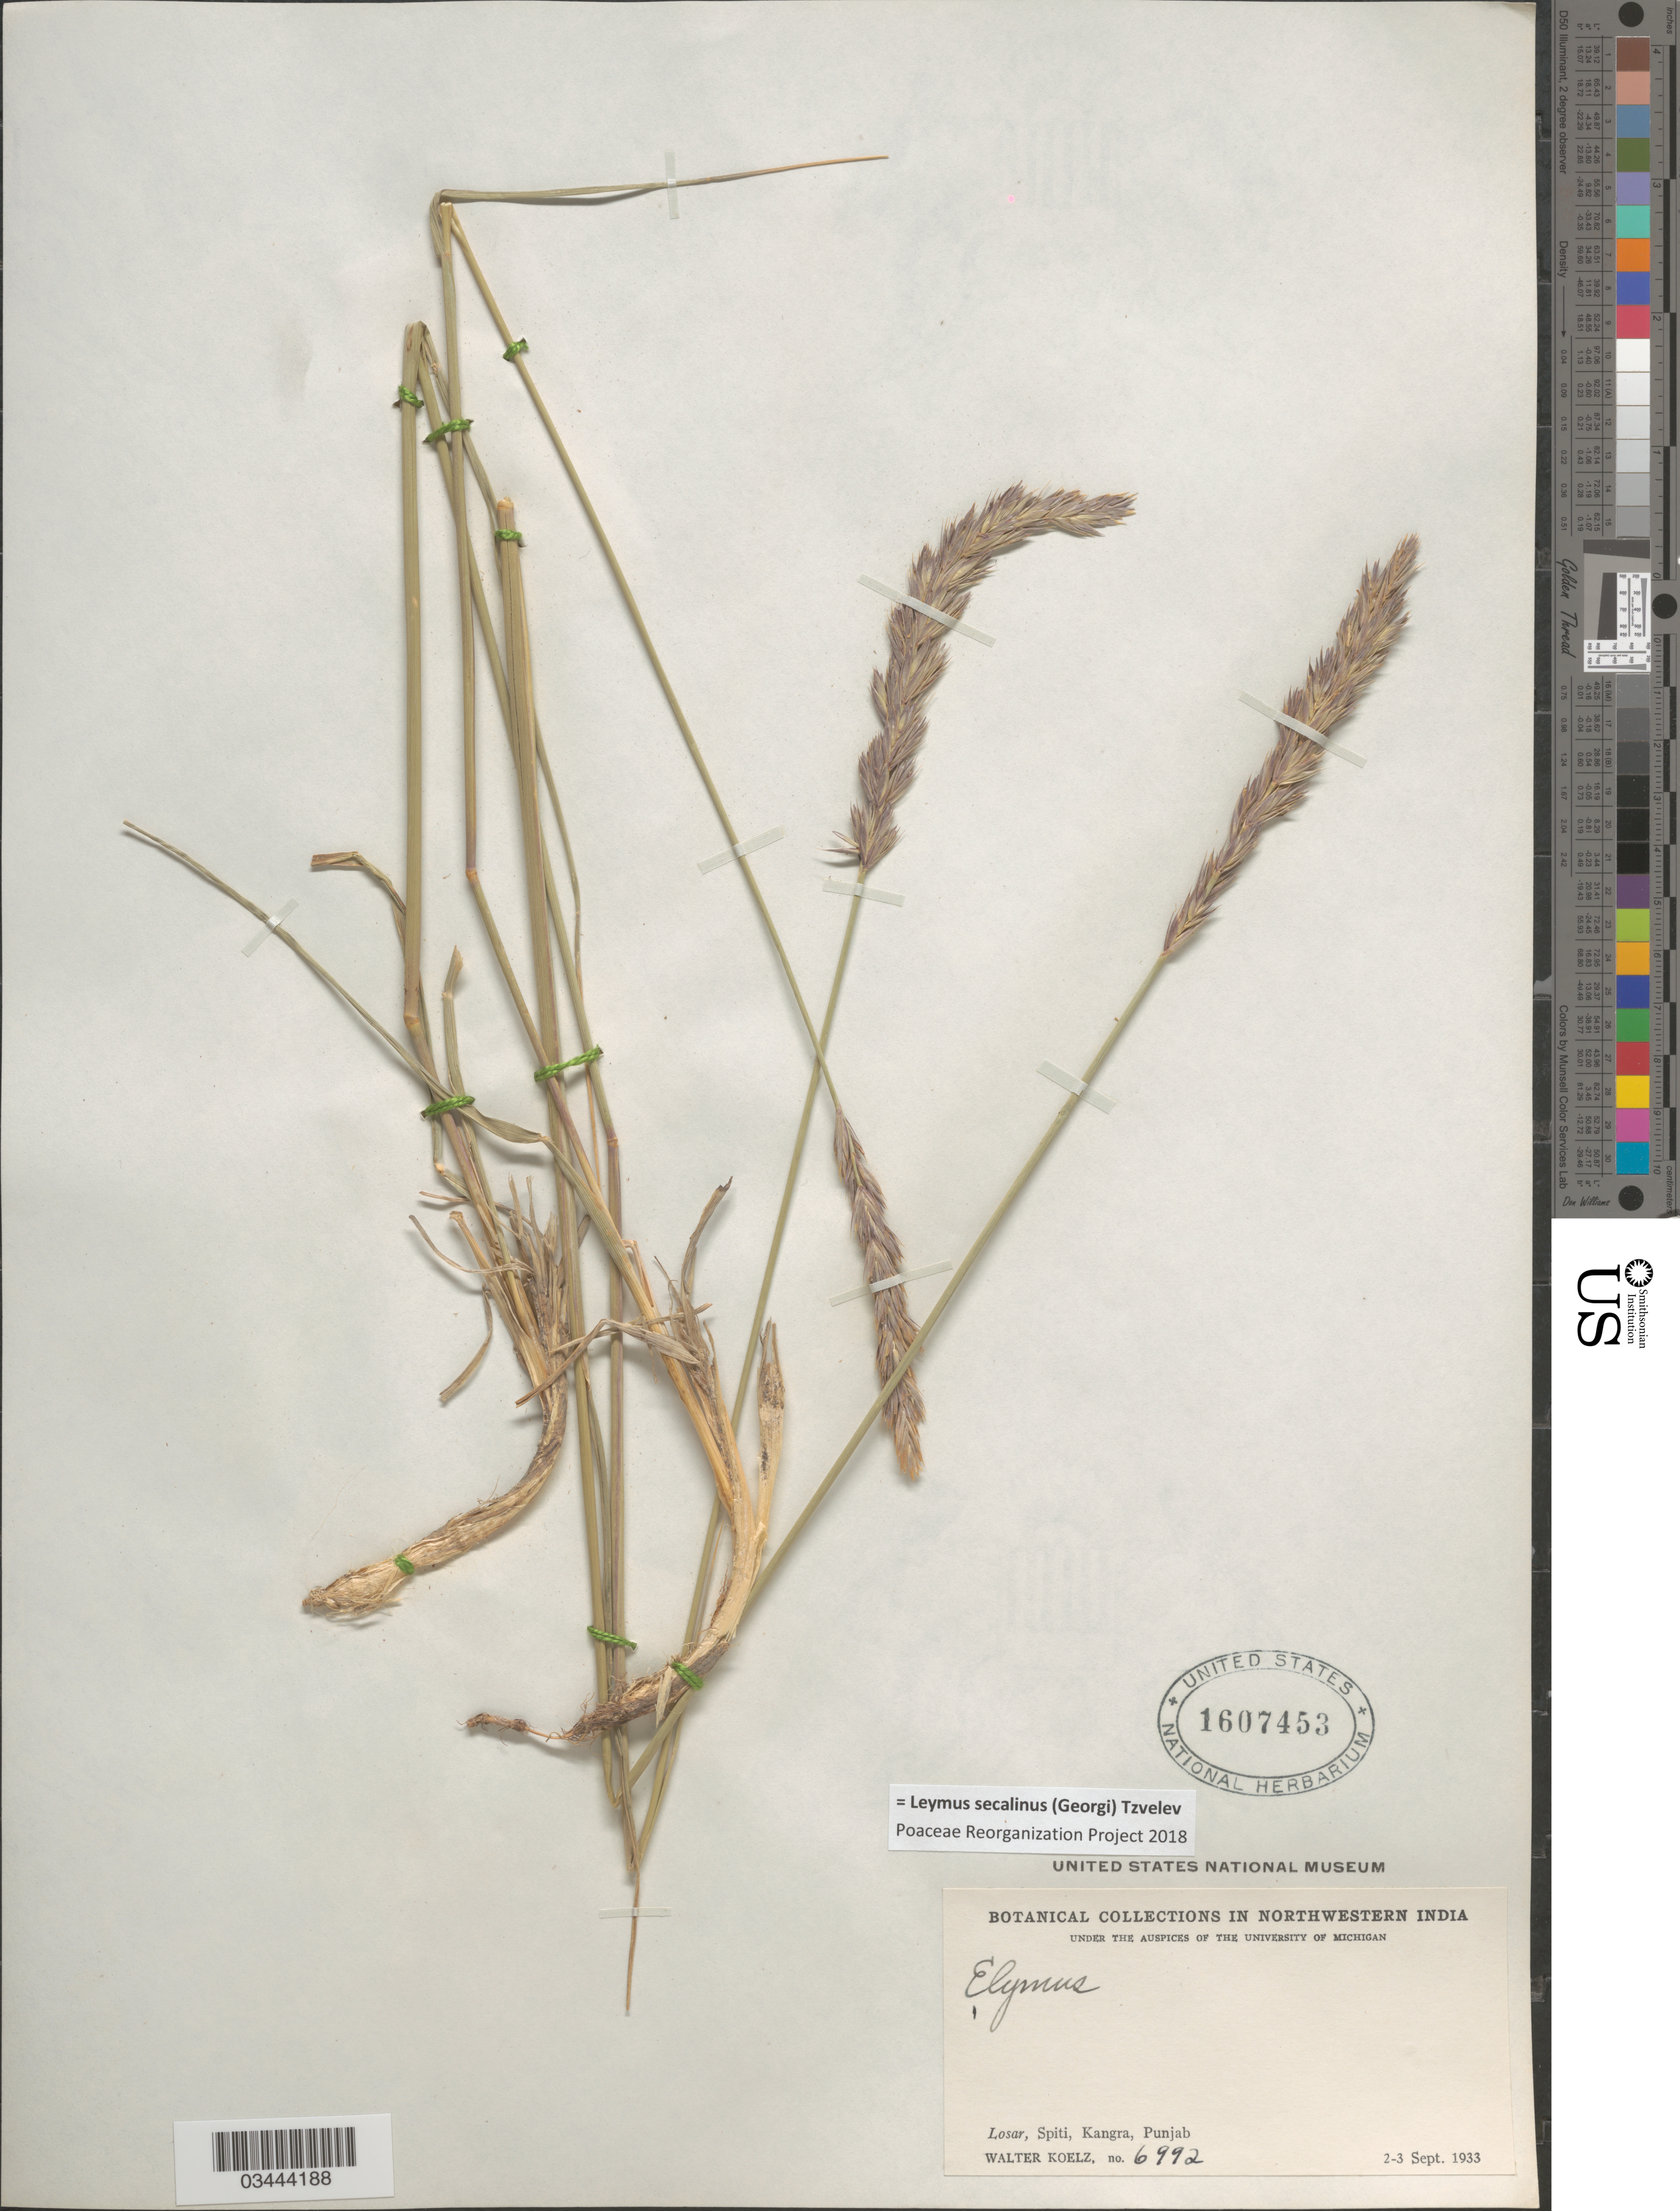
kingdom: Plantae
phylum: Tracheophyta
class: Liliopsida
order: Poales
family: Poaceae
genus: Leymus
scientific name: Leymus secalinus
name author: (Georgi) Tzvelev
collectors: W. N. Koelz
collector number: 6992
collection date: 1933-09-02/1933-09-03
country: India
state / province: Punjab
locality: In Northwestern India. Losar, Spiti, Kangra.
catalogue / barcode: US 1607453